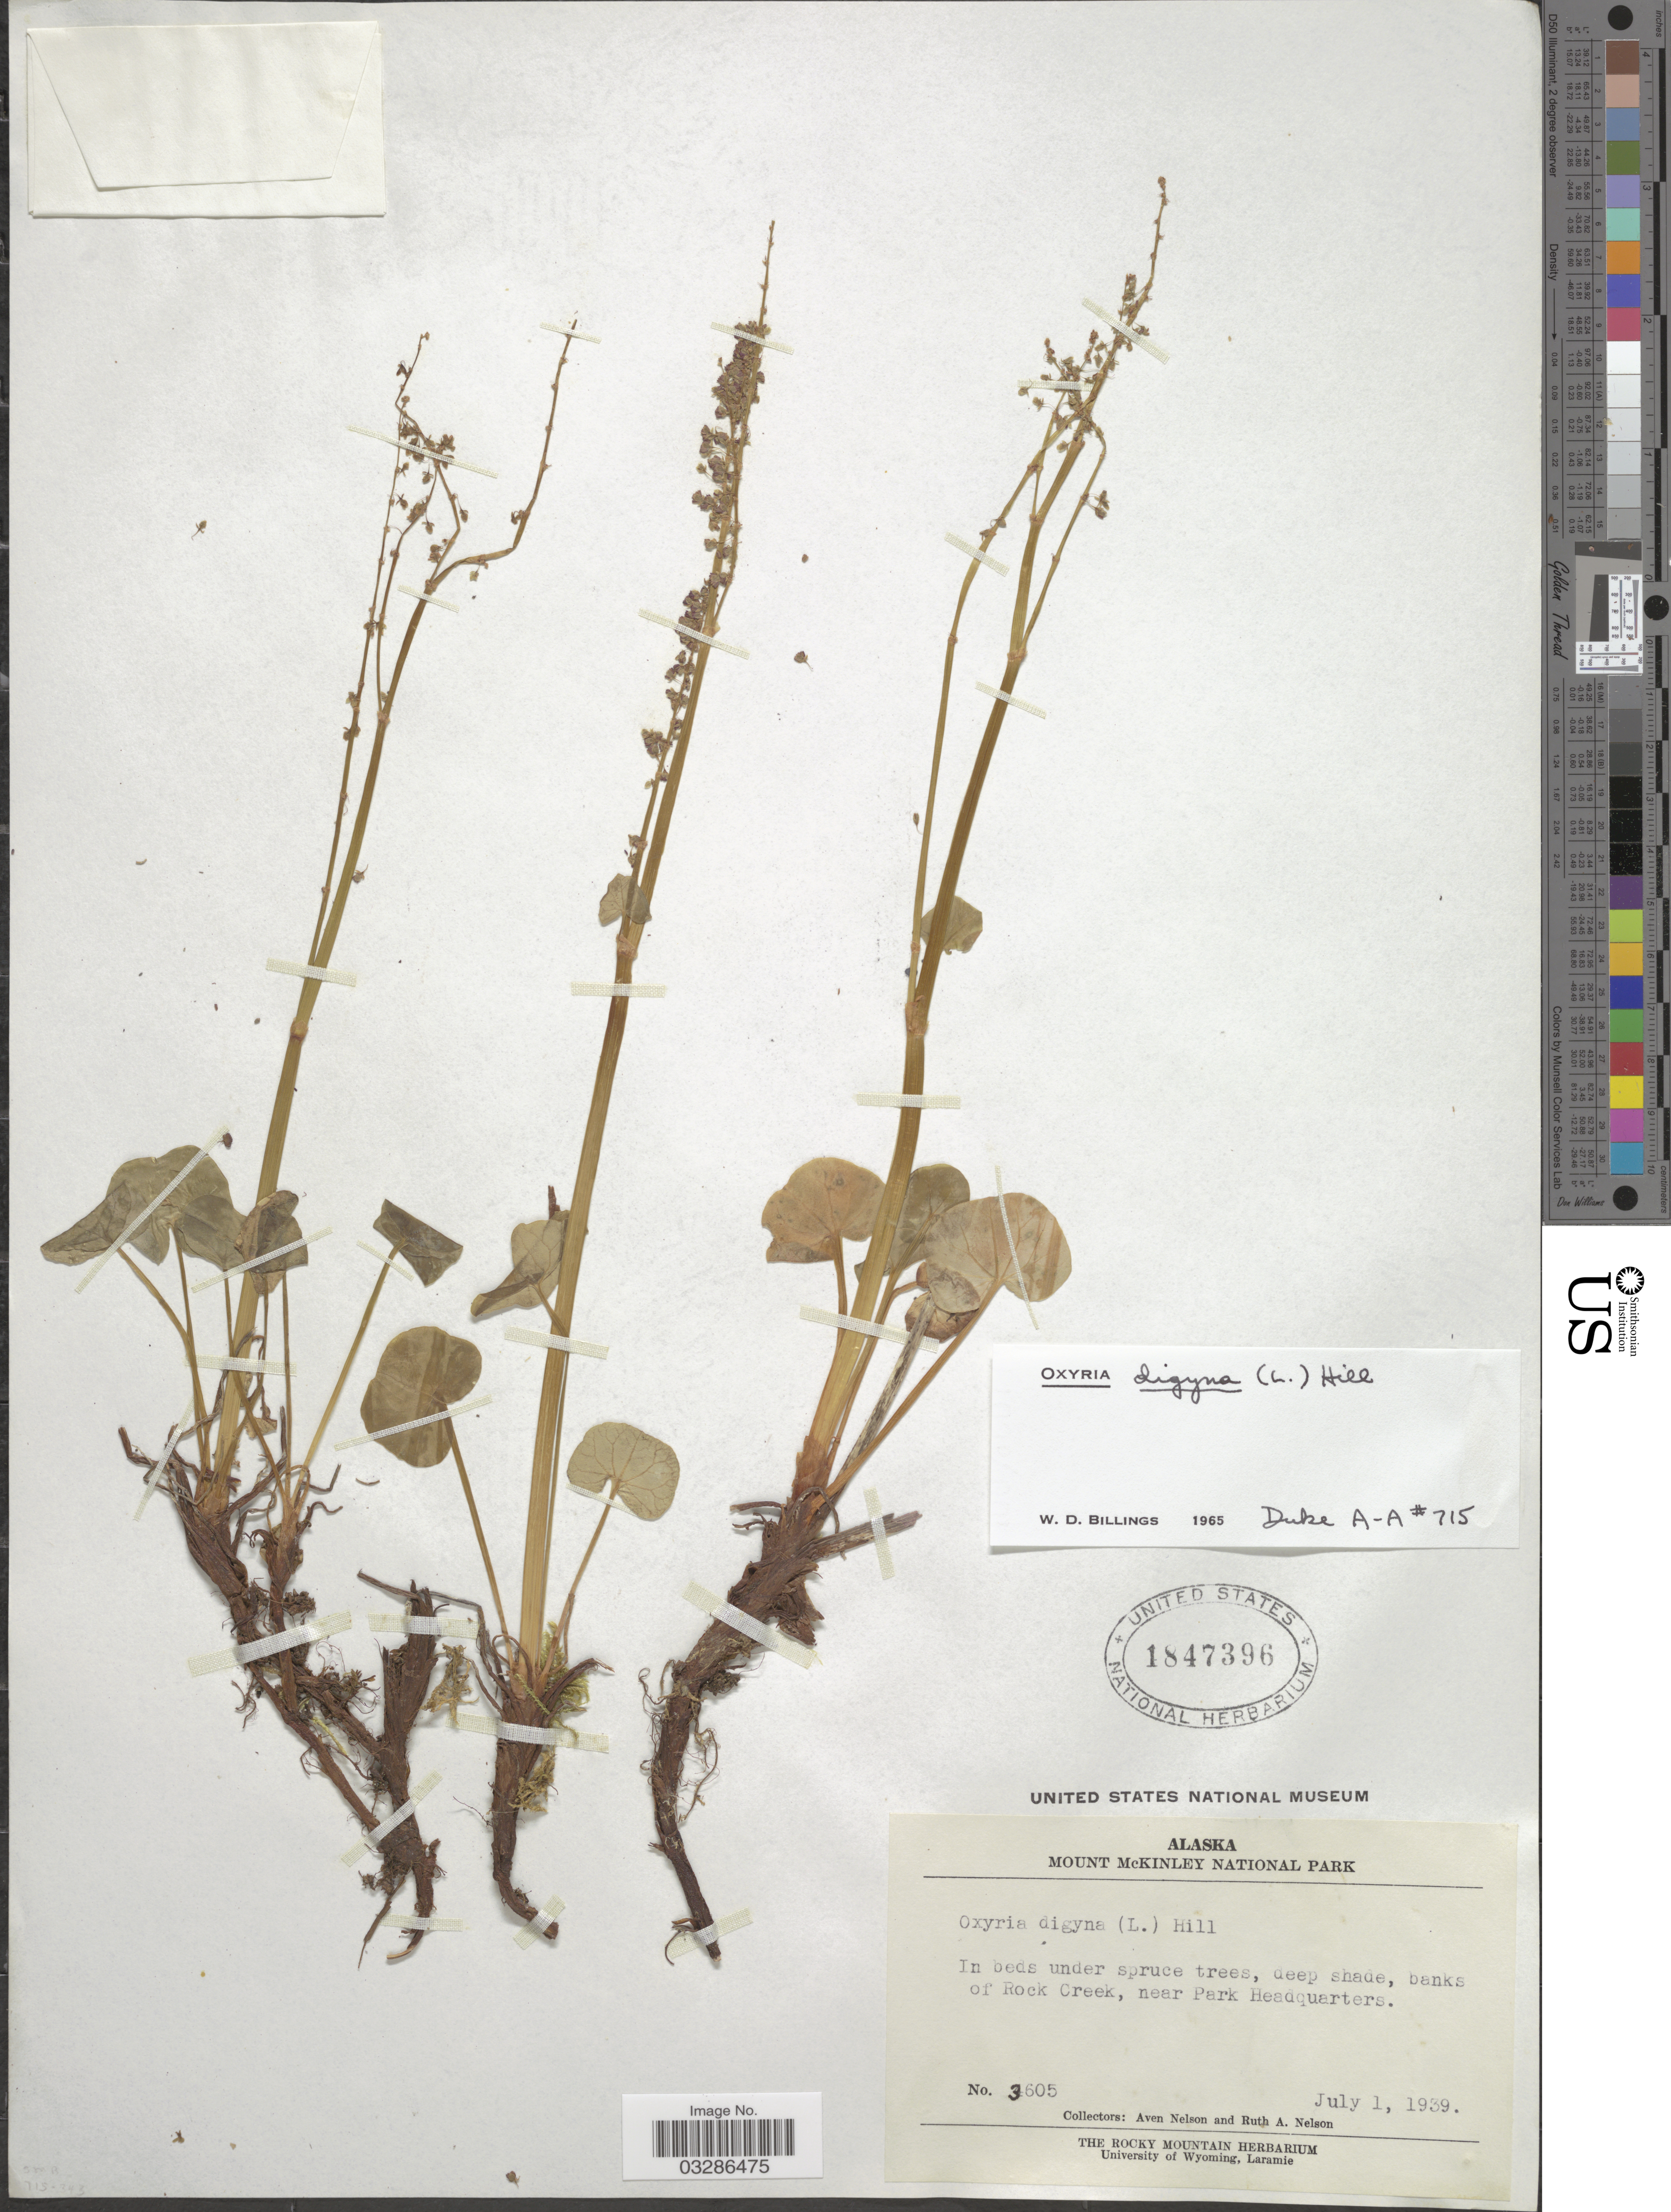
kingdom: Plantae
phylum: Tracheophyta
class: Magnoliopsida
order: Caryophyllales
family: Polygonaceae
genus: Oxyria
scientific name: Oxyria digyna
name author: (L.) Hill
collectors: A. Nelson & R. A. Nelson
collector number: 3605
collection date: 1939-07-01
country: United States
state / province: Alaska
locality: Mount McKinley National Park, banks of Rock Creek, near Park Headquarters.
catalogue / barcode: US 1847396